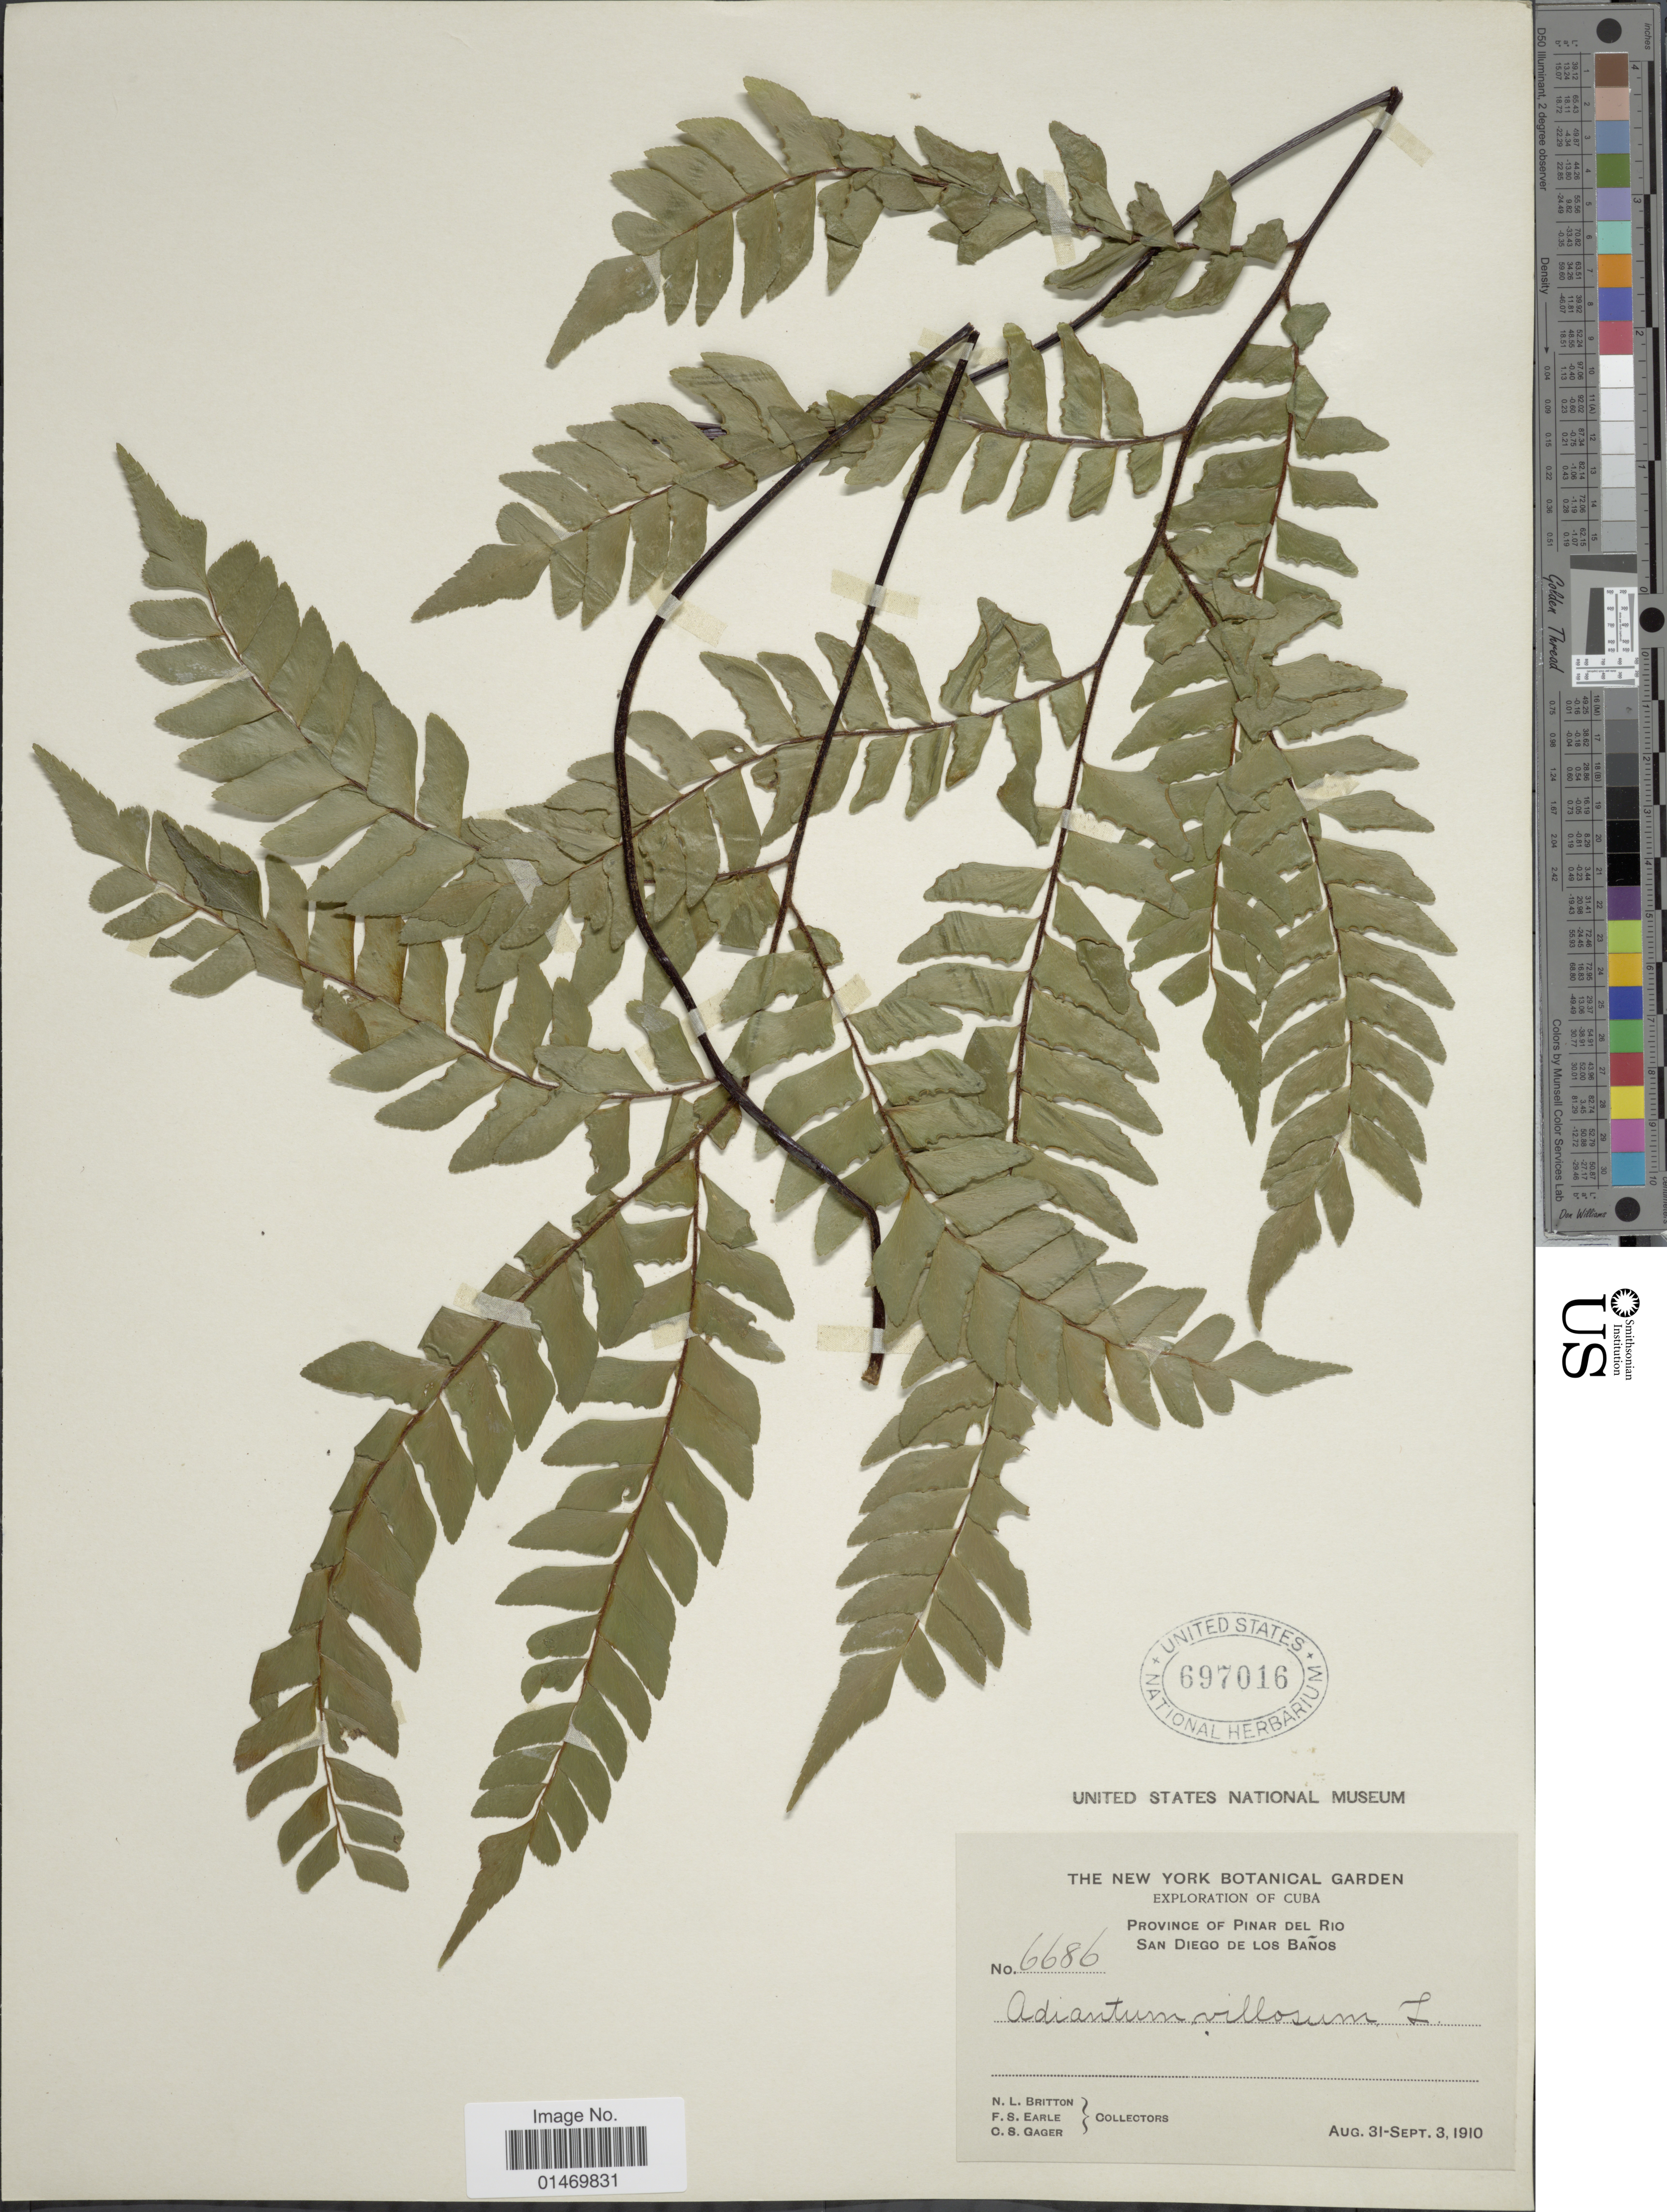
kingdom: Plantae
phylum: Tracheophyta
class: Polypodiopsida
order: Polypodiales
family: Pteridaceae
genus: Adiantum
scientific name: Adiantum villosum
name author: L.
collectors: N. Britton, F. S. Earle & C. Gager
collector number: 6686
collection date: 1910-08-31/1910-09-03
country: Cuba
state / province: Pinar del Río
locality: Cuba, San Diego De Los Banos.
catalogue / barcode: US 697016